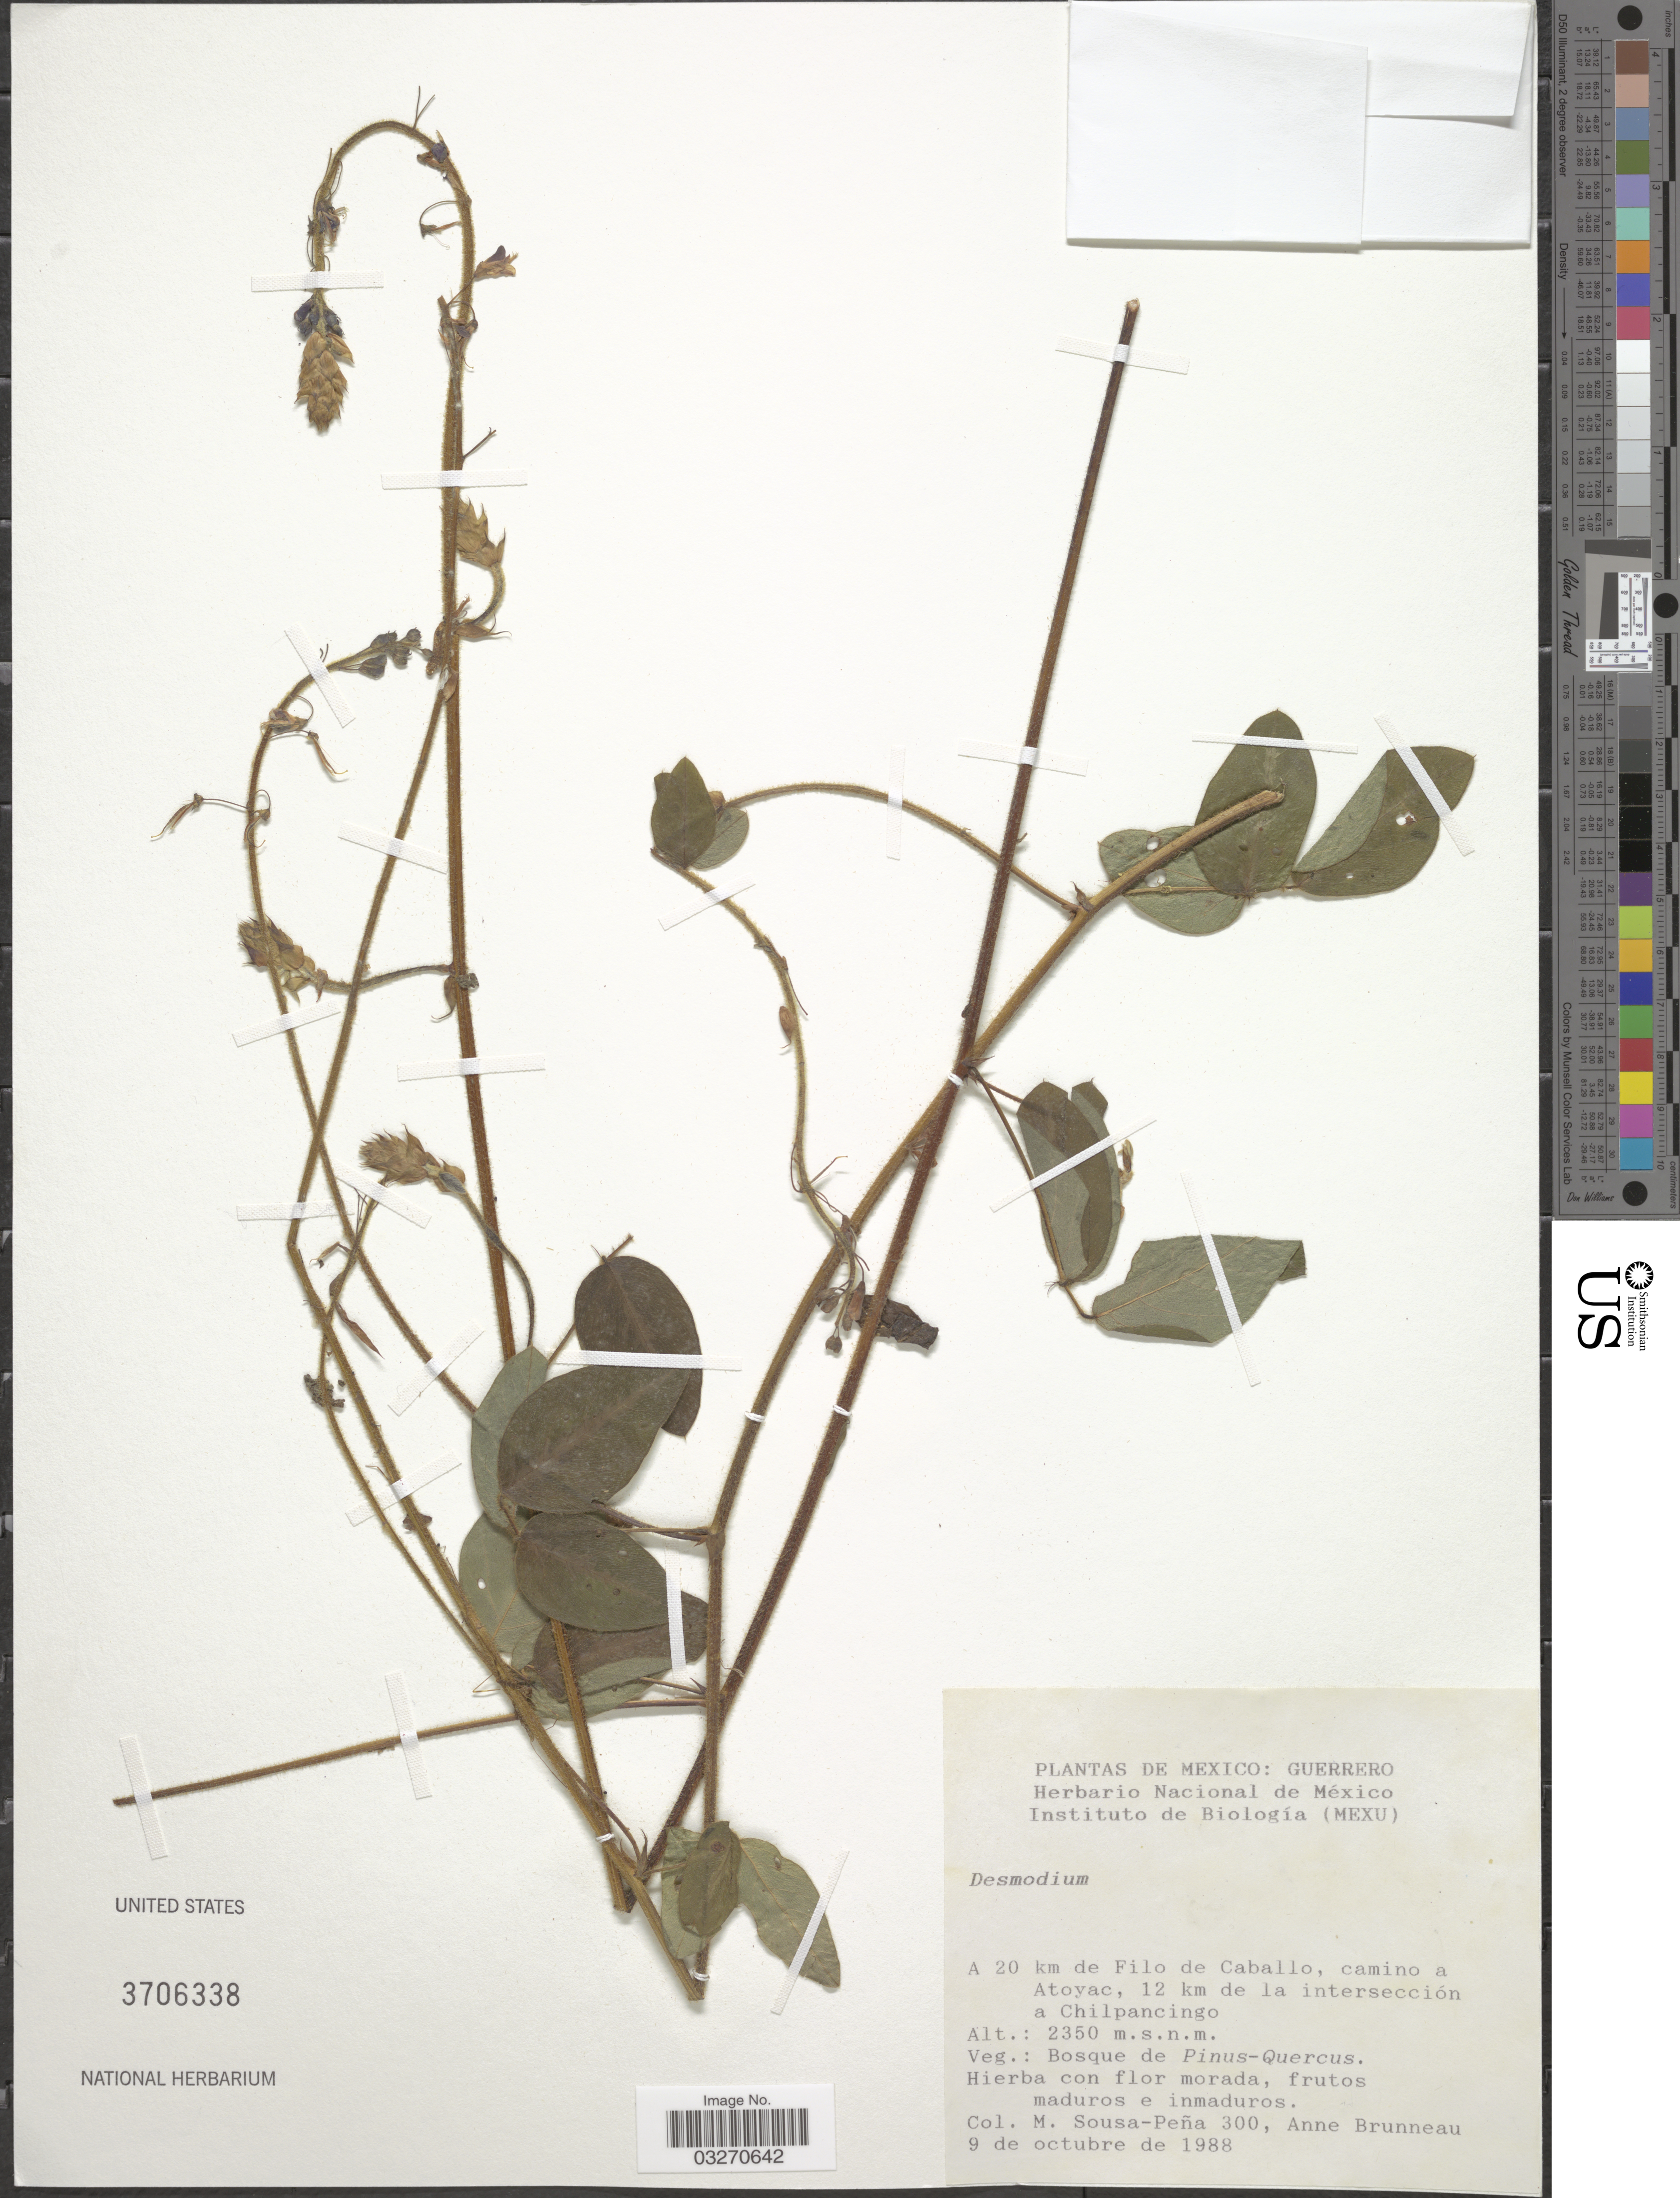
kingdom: Plantae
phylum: Tracheophyta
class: Magnoliopsida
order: Fabales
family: Fabaceae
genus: Desmodium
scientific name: Desmodium sp.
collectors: M. Sousa Peña & A. Brunneau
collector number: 300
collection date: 1988-10-09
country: Mexico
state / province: Guerrero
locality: A 20 km de Filo de Caballo, camino a Atoyac, 12 km de la intersección a Chilpancingo.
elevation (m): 2350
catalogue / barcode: US 3706338